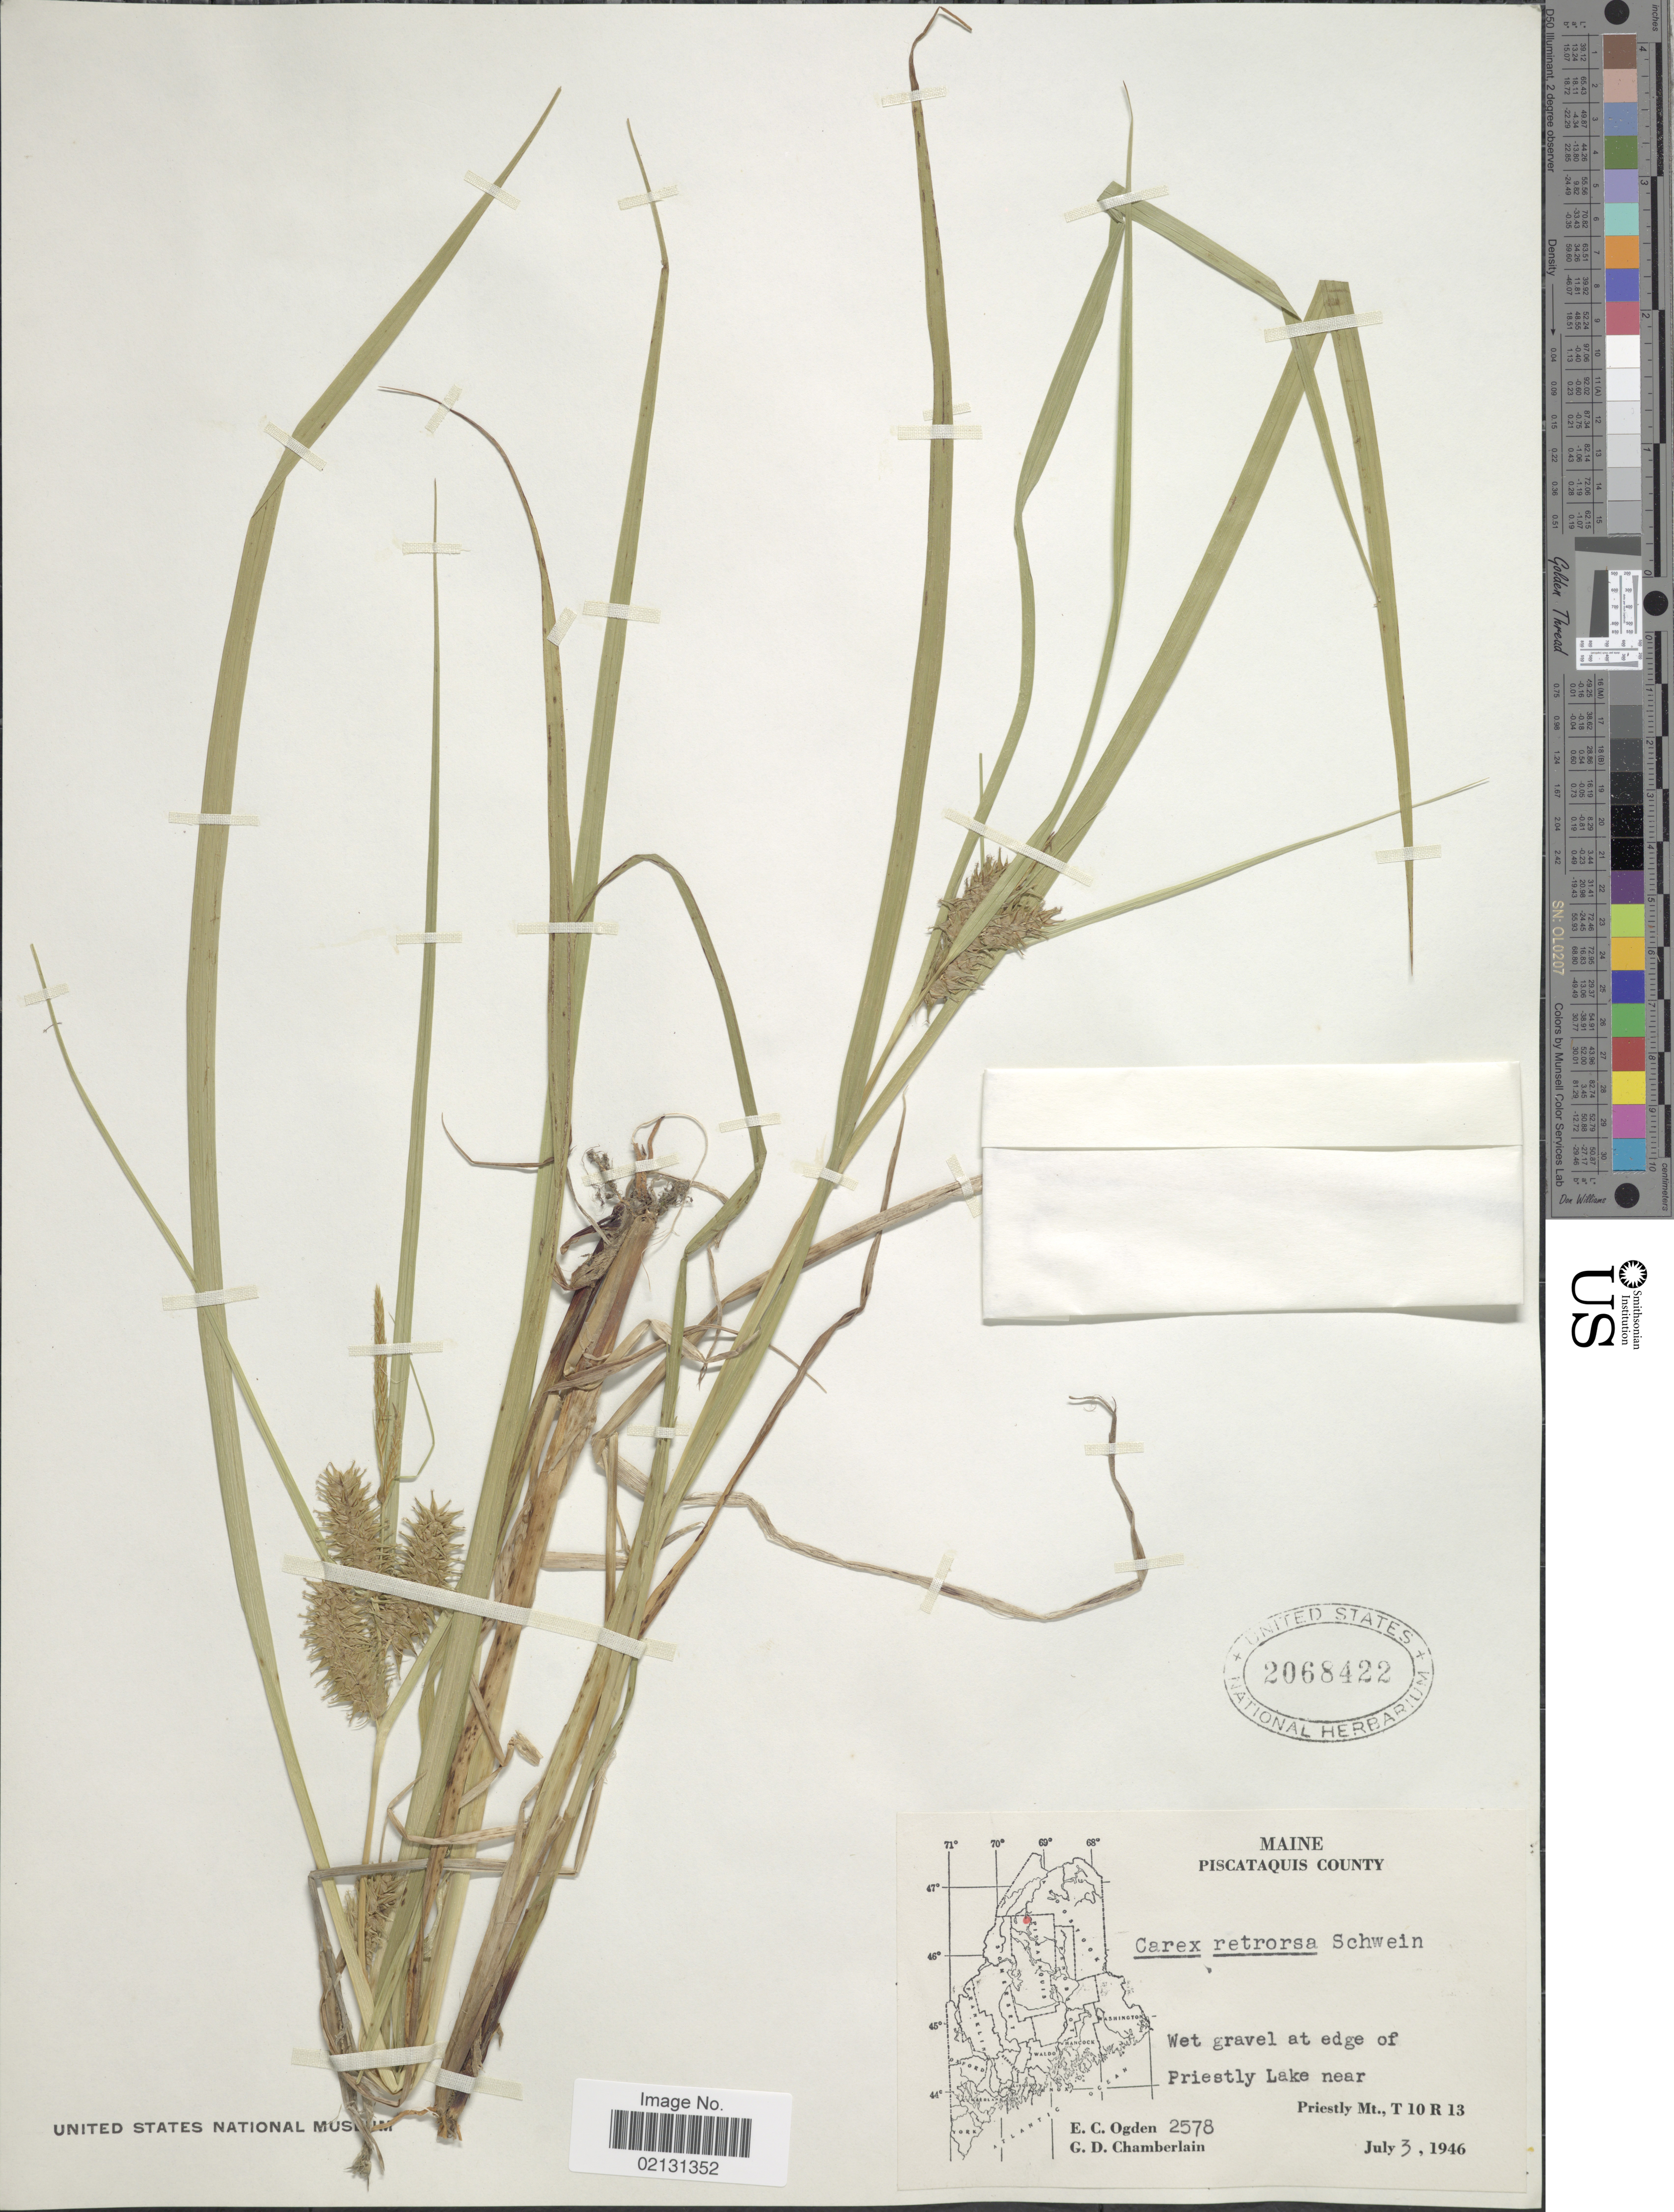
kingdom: Plantae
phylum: Tracheophyta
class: Liliopsida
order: Poales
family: Cyperaceae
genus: Carex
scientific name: Carex retrorsa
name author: Schwein.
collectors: E. Ogden & G. D. Chamberlain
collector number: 2578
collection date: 1946-07-03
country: United States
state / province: Maine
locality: Piscataquis County, Wet gravel at edge of Priestly Lake near Priestly Mt., T 10 R 13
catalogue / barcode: US 2068422